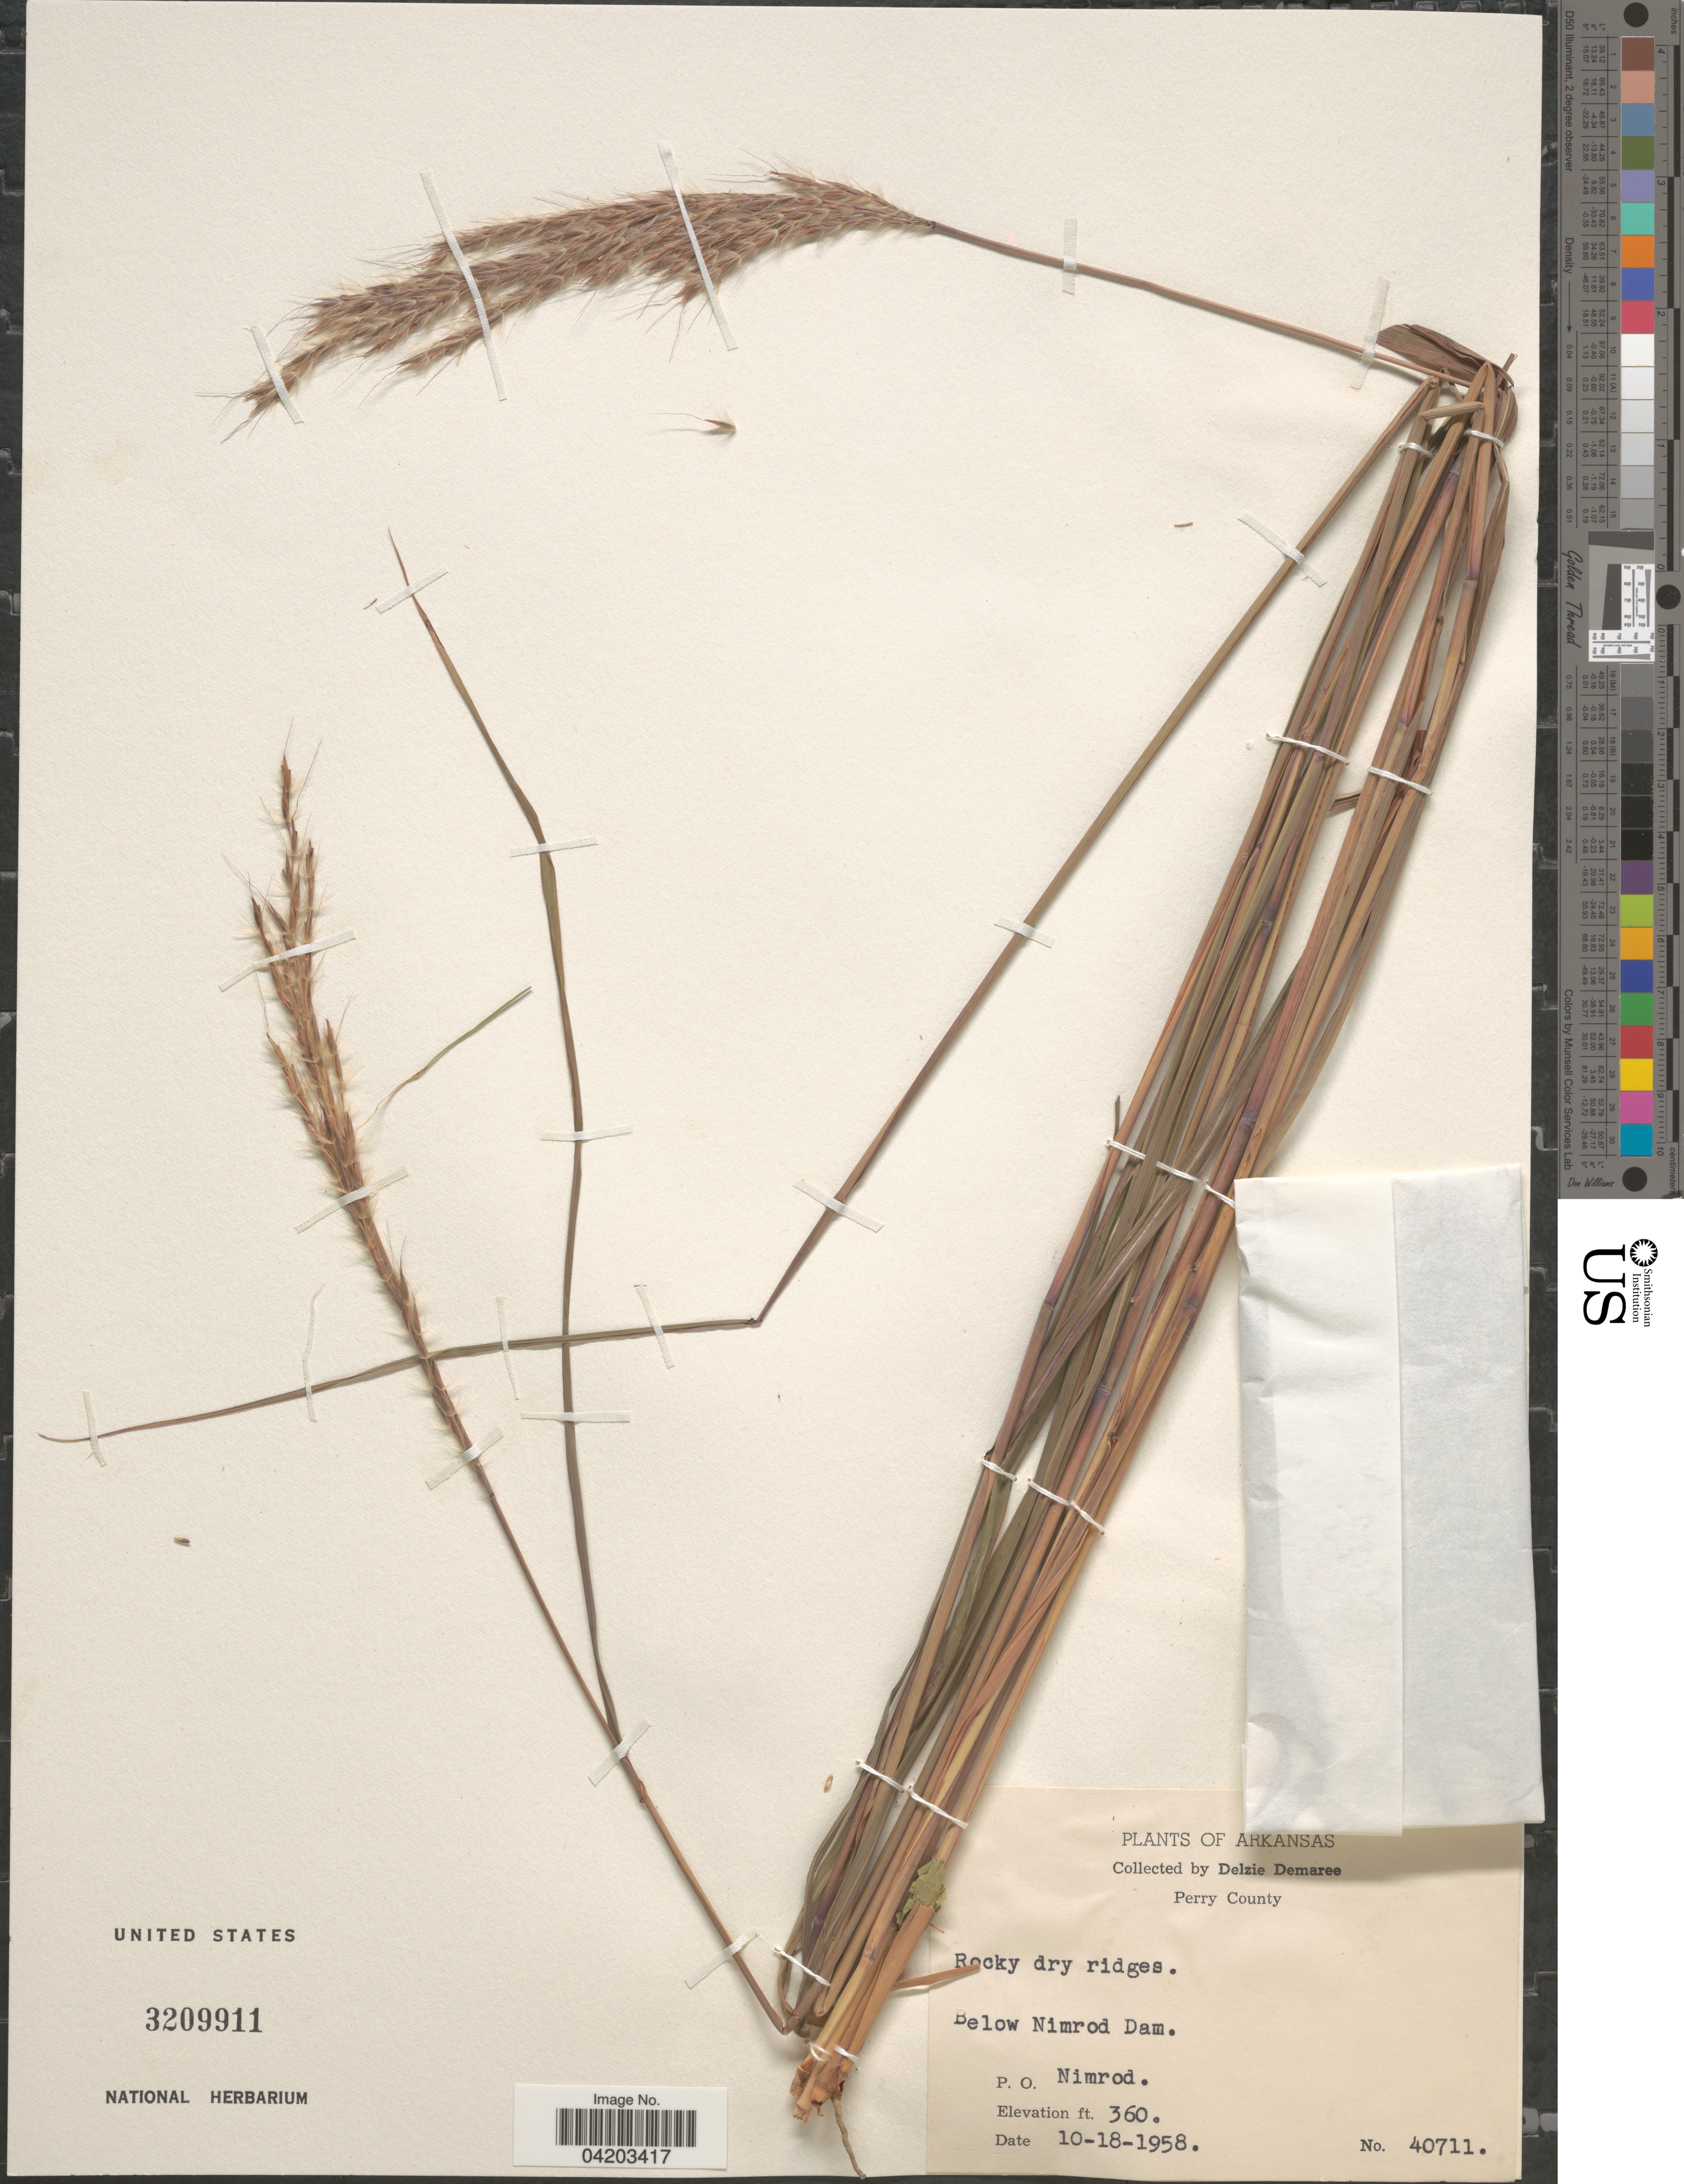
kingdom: Plantae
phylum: Tracheophyta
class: Liliopsida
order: Poales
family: Poaceae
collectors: D. Demaree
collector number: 40711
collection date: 1958-10-18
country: United States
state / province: Arkansas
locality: Perry County. Below Nimrod Dam. P. O. Nimrod.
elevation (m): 110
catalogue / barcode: US 3209911